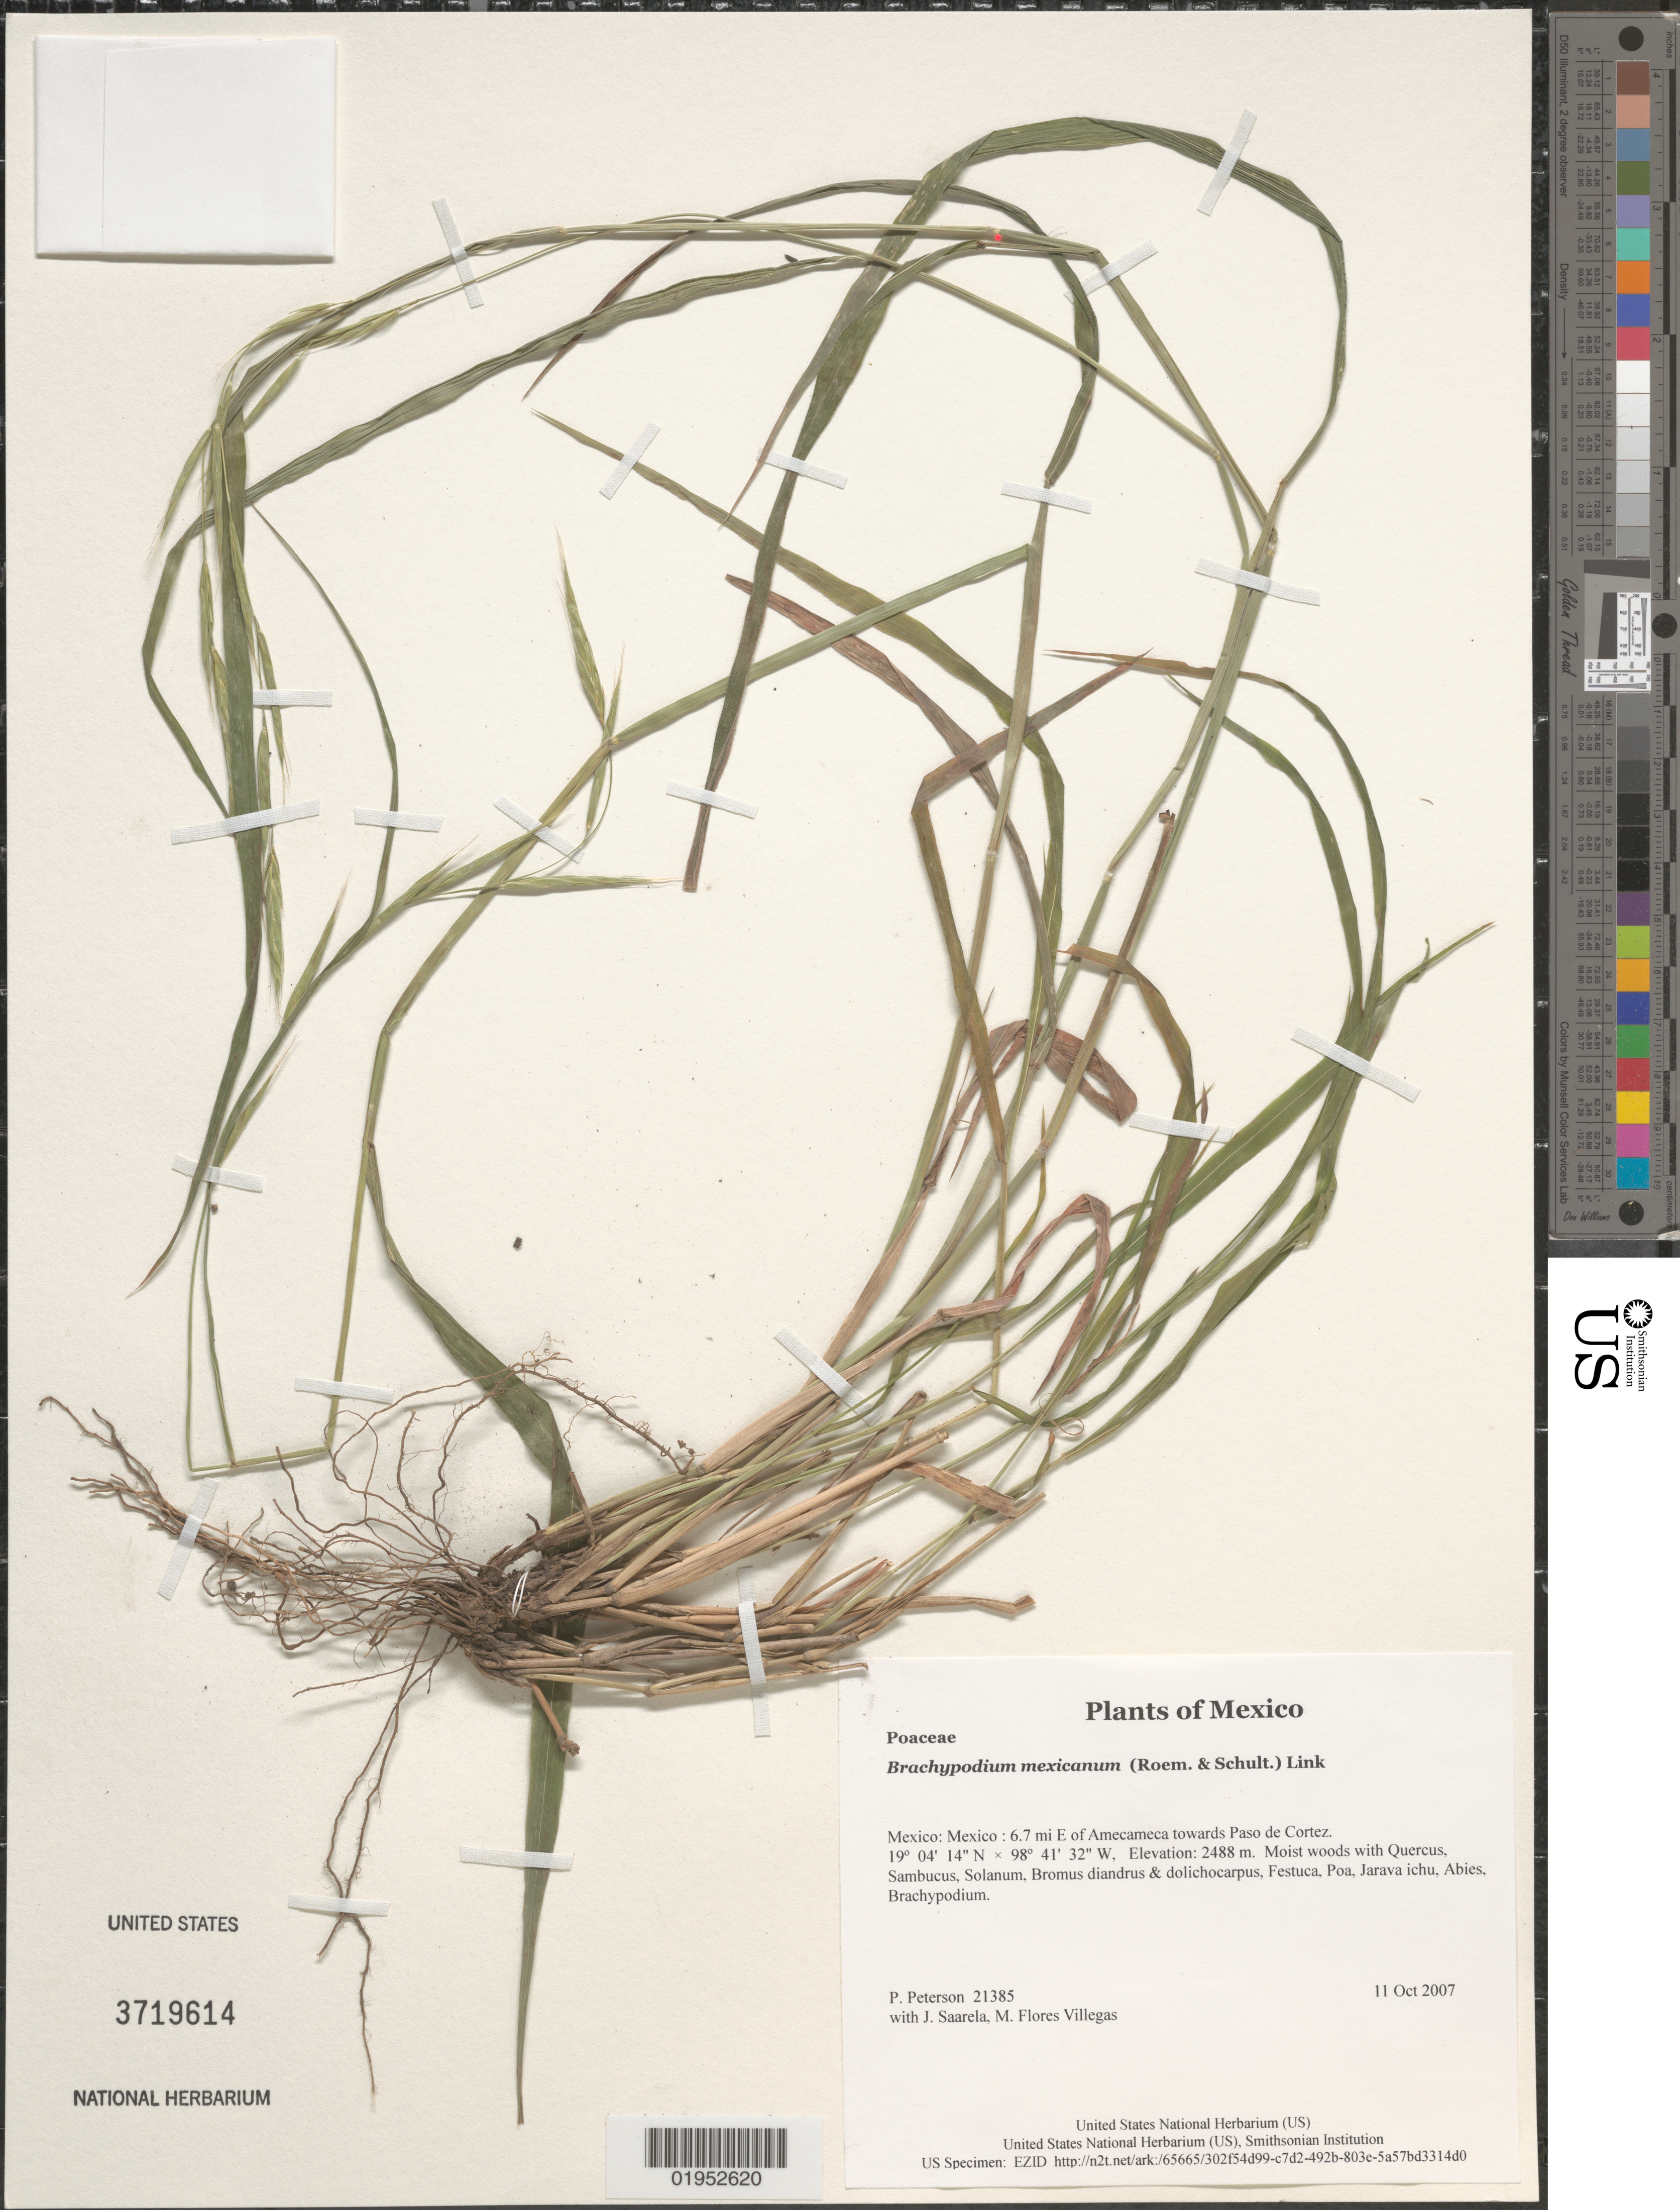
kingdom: Plantae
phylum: Tracheophyta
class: Liliopsida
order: Poales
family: Poaceae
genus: Brachypodium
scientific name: Brachypodium mexicanum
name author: (Roem. & Schult.) Link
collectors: P. Peterson, J. Saarela & M. Flores Villegas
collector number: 21385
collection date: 2007-10-11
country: Mexico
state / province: México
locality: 6.7 mi E of Amecameca towards Paso de Cortez.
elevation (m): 2488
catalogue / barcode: US 3719614